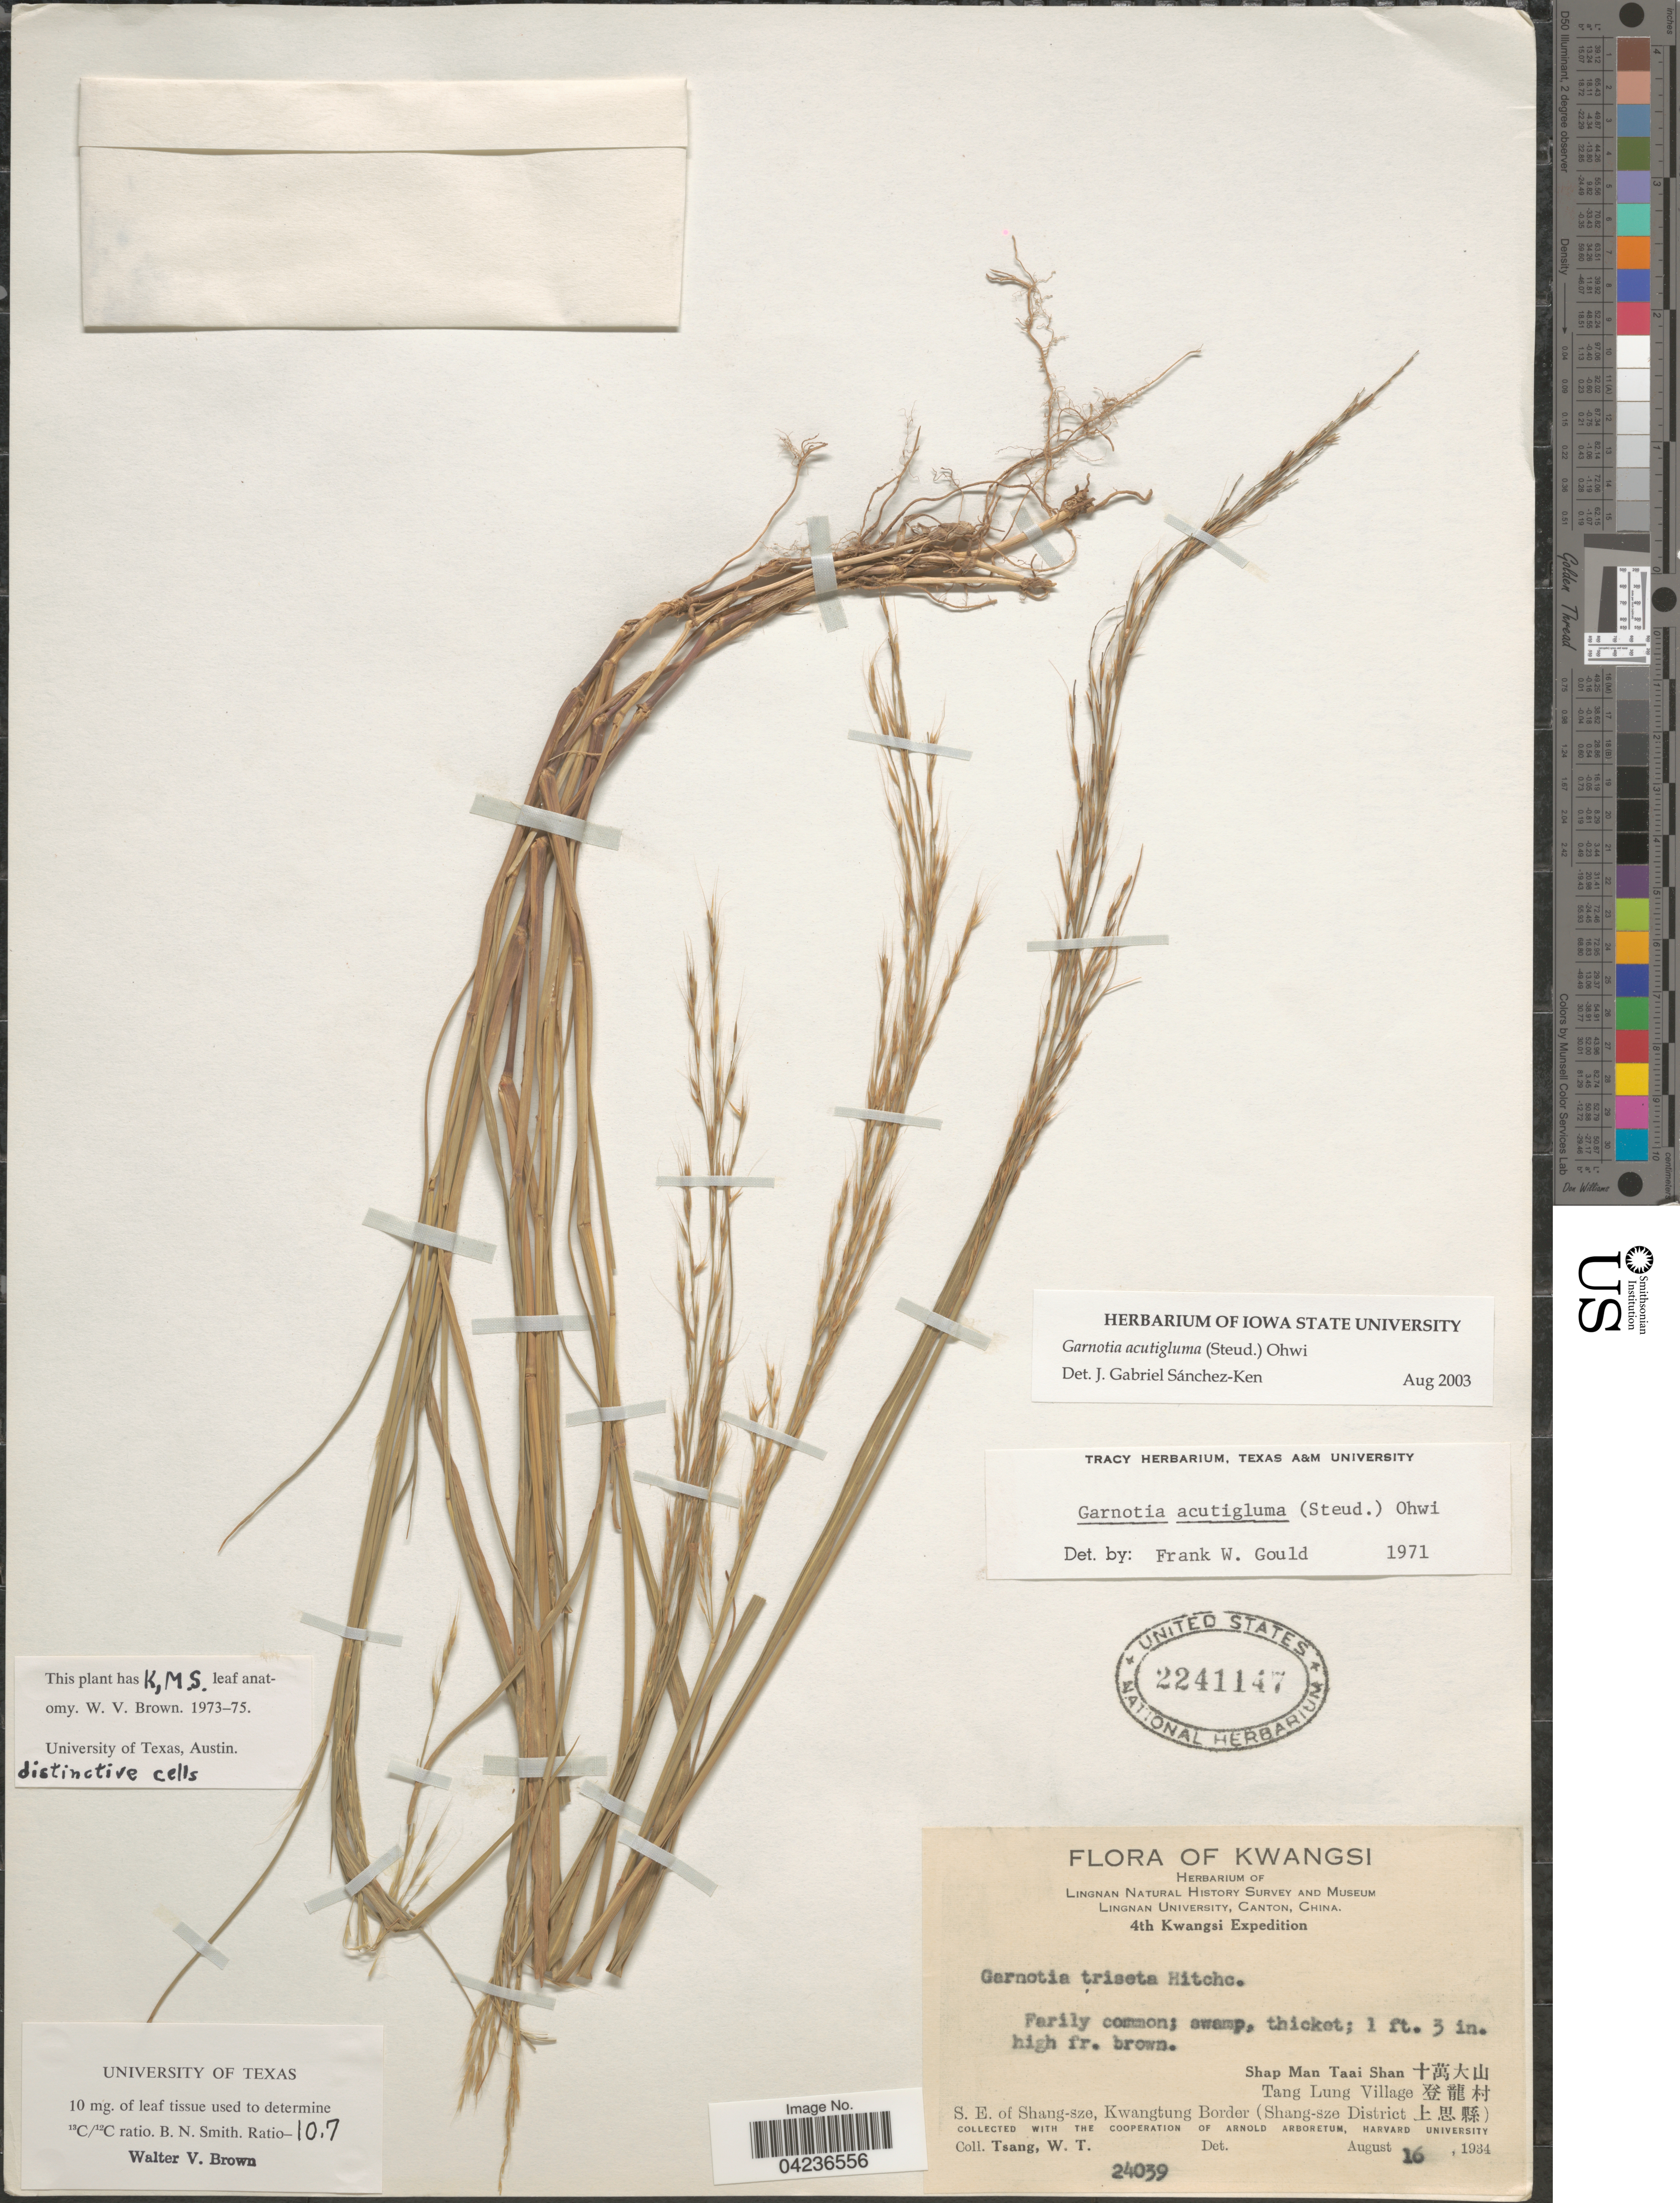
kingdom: Plantae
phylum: Tracheophyta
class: Liliopsida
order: Poales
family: Poaceae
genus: Garnotia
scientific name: Garnotia acutigluma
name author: (Steud.) Ohwi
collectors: W. T. Tsang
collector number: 24039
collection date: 1934-08-16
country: China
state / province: Guangxi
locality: Kwangsi. Lingnan Natural History Survey and Museum. 4th Kwangsi Expedition. Shap Man Taai Shan. X. Tang Lung Village. X. S.E. of Shang-sze, Kwangtung Border (Shang-sze District X).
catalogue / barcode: US 2241147